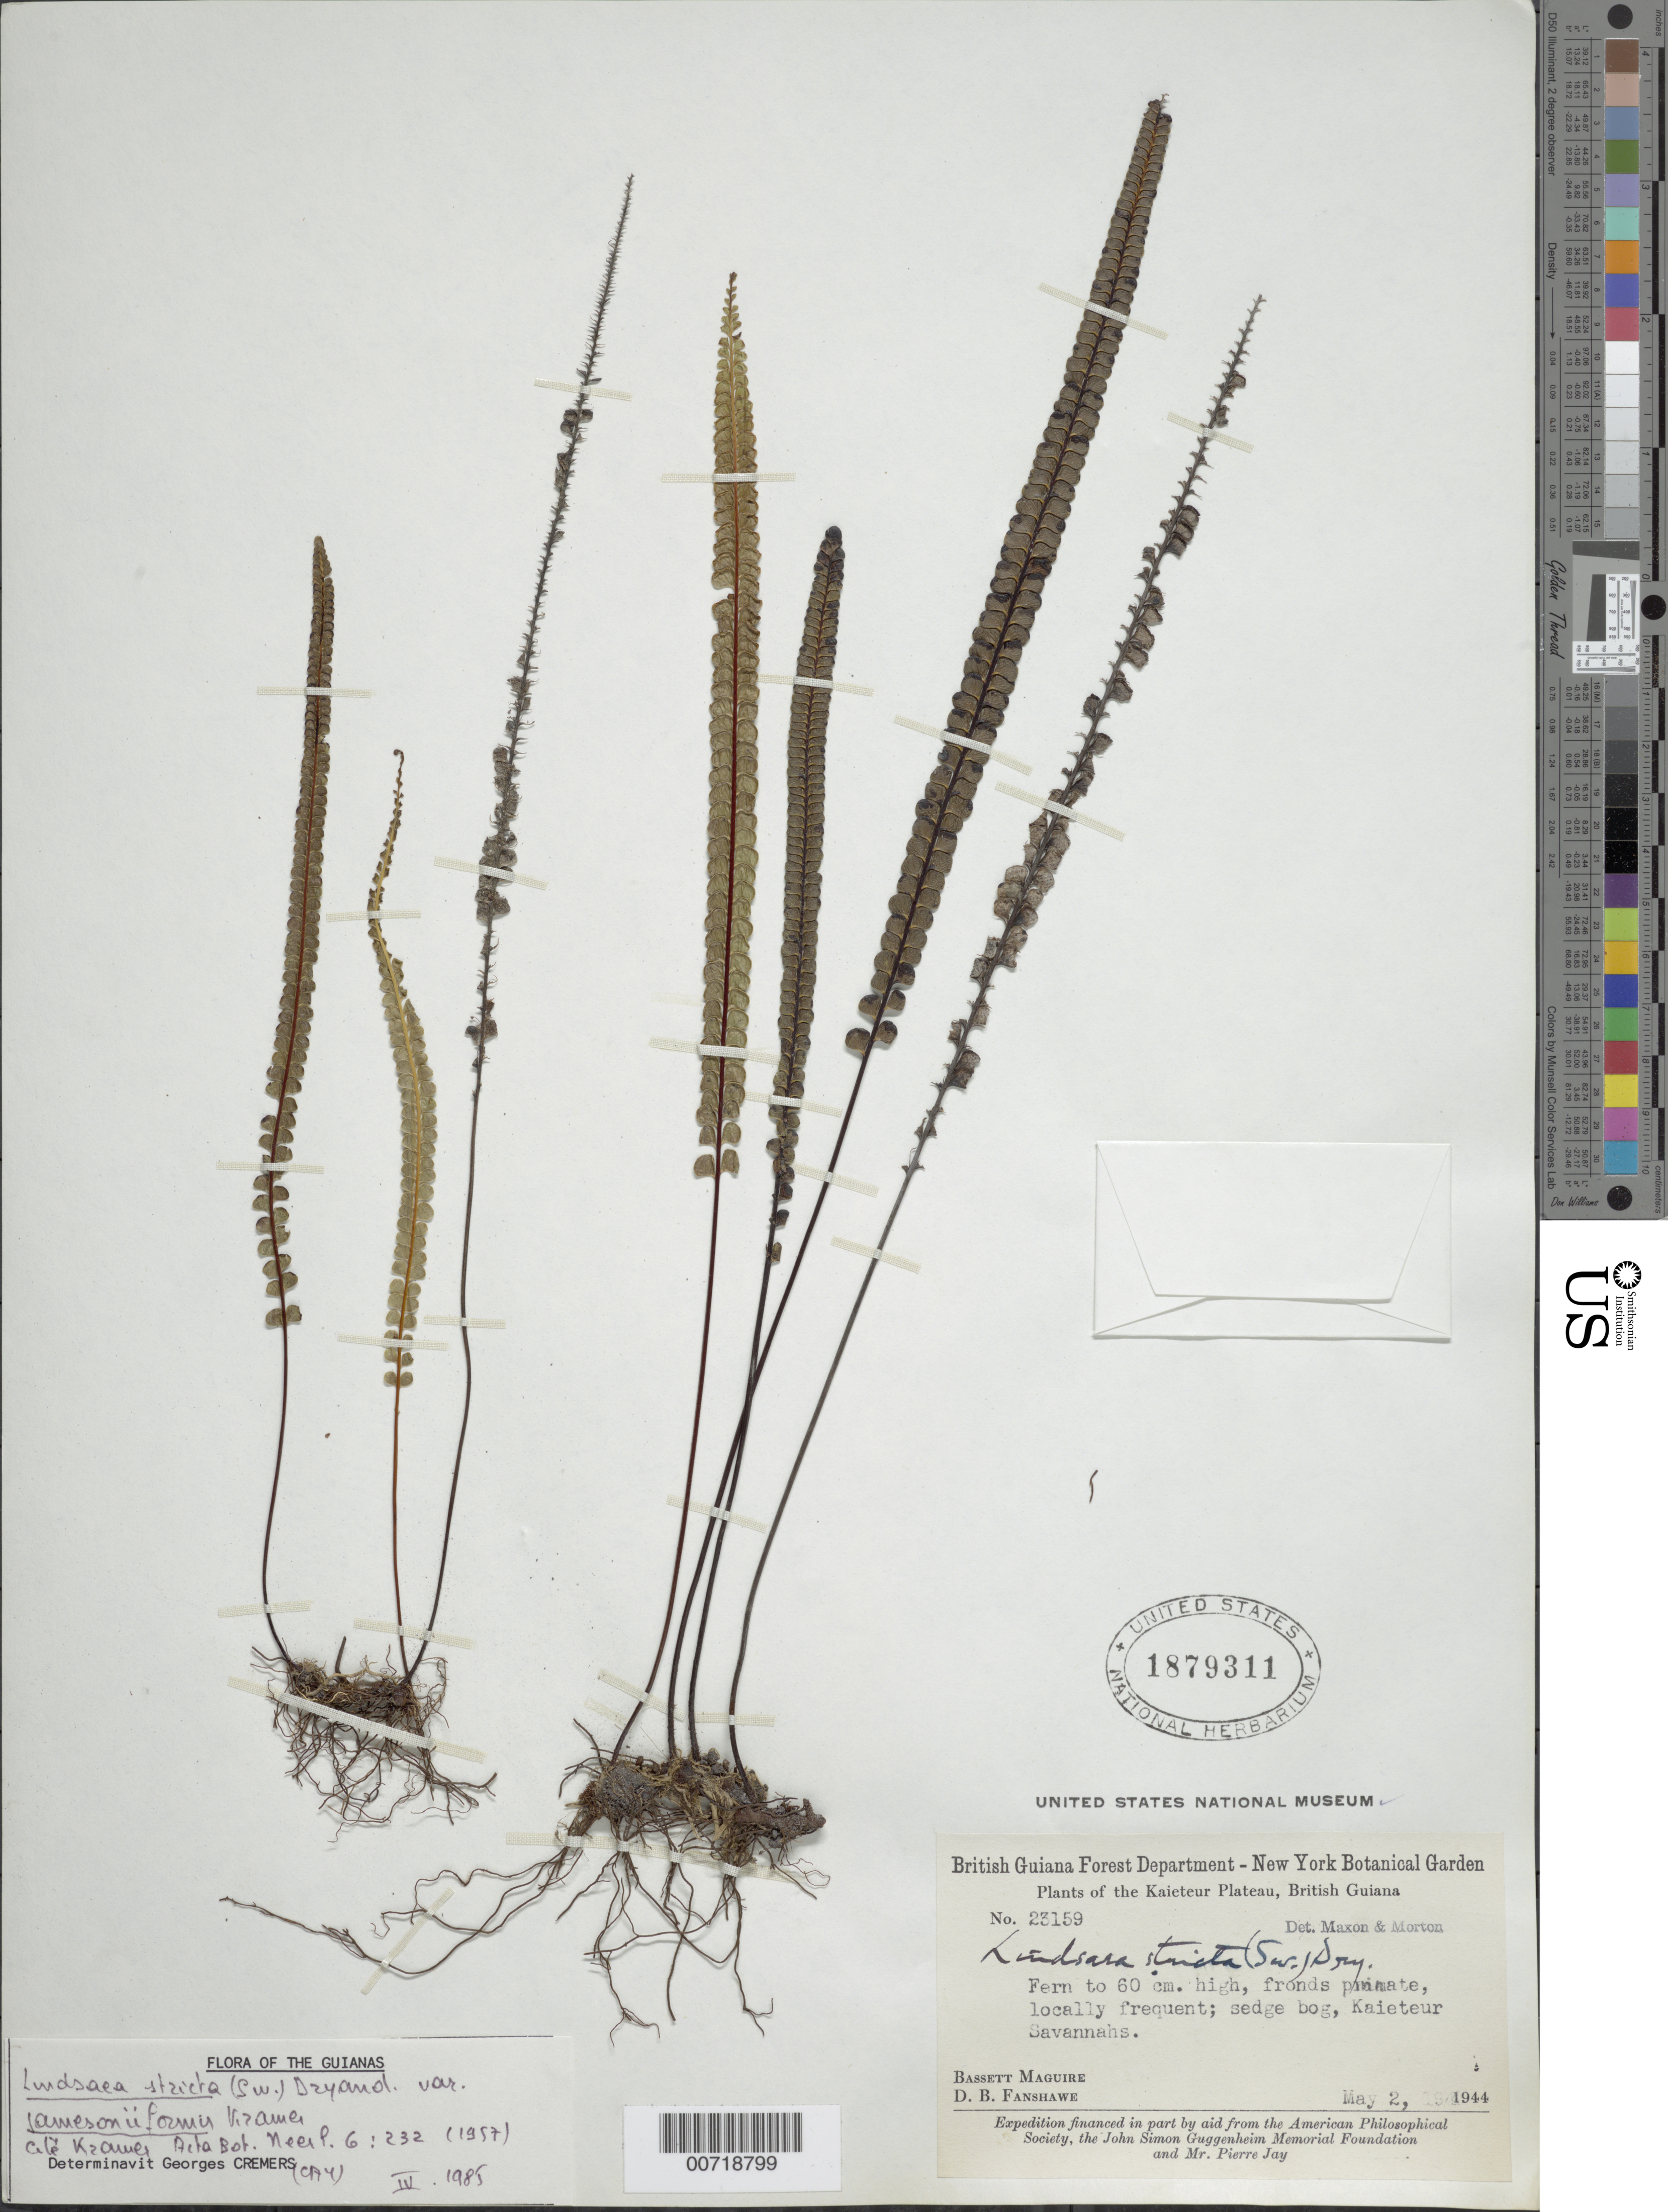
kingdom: Plantae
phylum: Tracheophyta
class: Polypodiopsida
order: Polypodiales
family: Lindsaeaceae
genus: Lindsaea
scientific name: Lindsaea stricta var. jamesoniiformis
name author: K.U. Kramer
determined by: Kramer, K. U.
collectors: B. Maguire & D. B. Fanshawe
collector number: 23159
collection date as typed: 2-May-44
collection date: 1944-05-02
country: Guyana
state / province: Potaro-Siparuni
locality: Kaieteur Plateau, Potaro River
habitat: Sedge bog, savanna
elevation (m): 300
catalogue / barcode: US 1879311